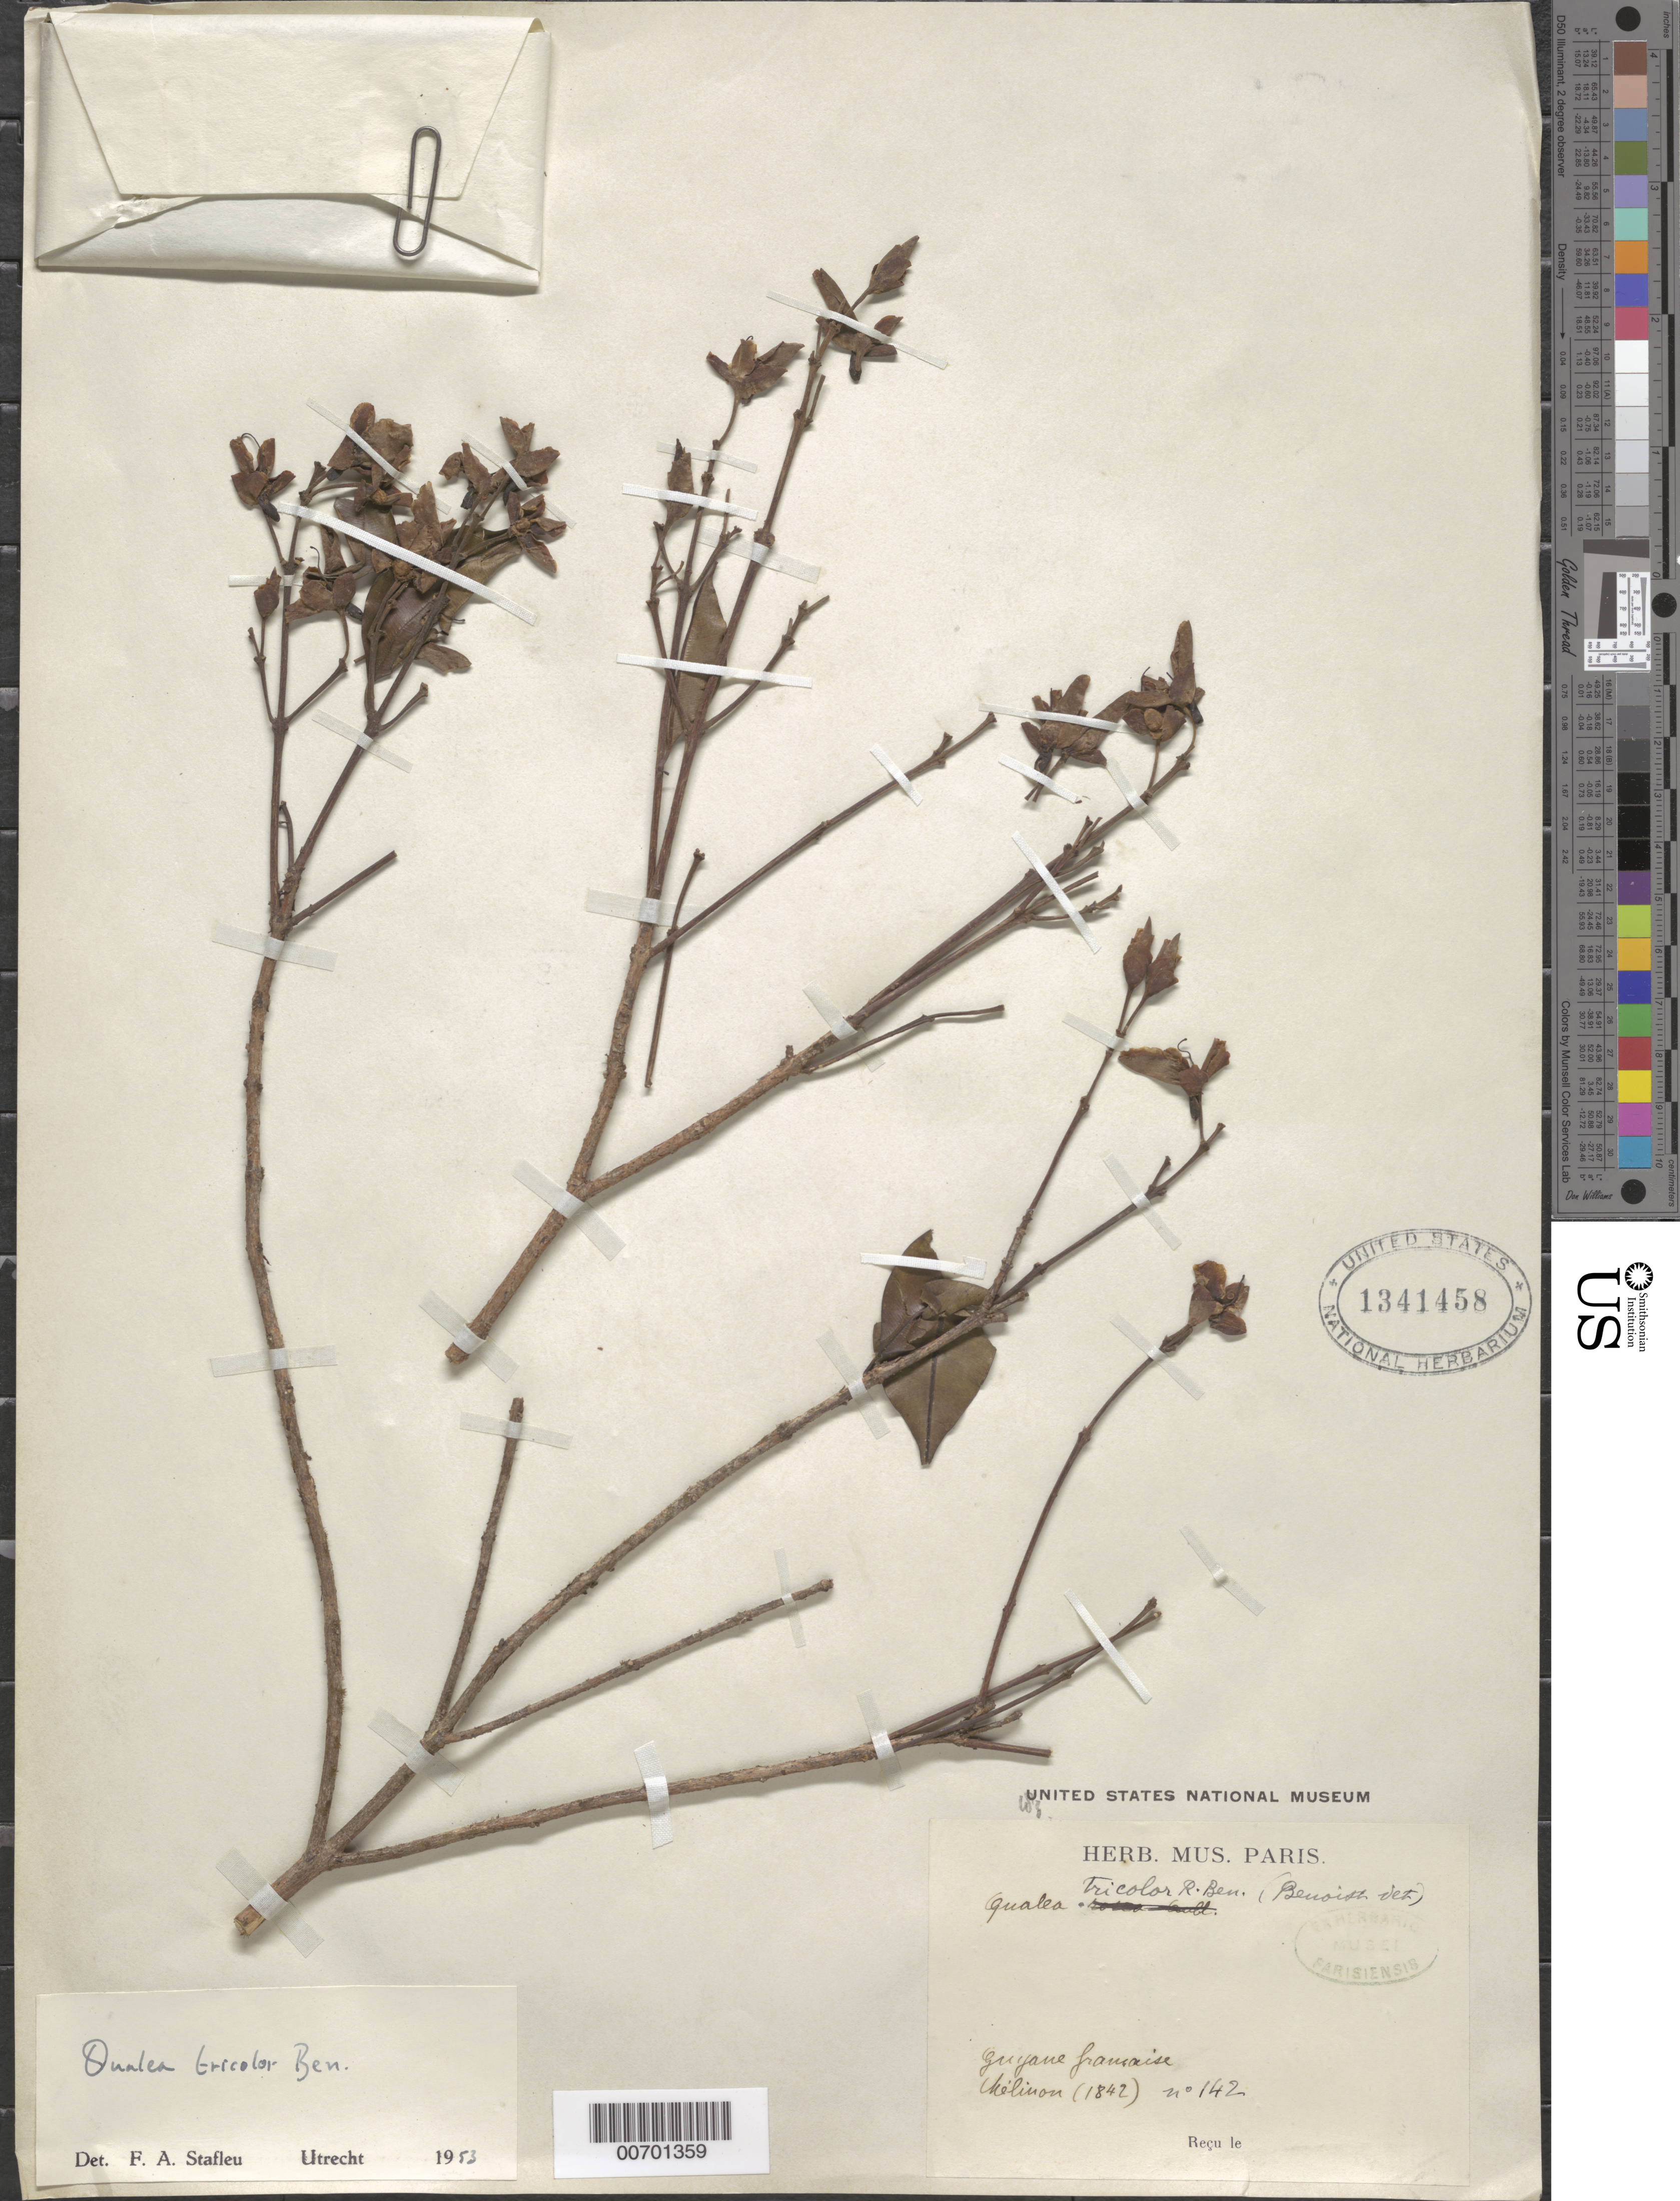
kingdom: Plantae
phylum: Tracheophyta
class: Magnoliopsida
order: Myrtales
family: Vochysiaceae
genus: Qualea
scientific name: Qualea tricolor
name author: Benoist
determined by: Stafleu, F. A.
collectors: E. Mélinon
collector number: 142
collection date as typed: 1842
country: French Guiana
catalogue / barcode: US 1341158